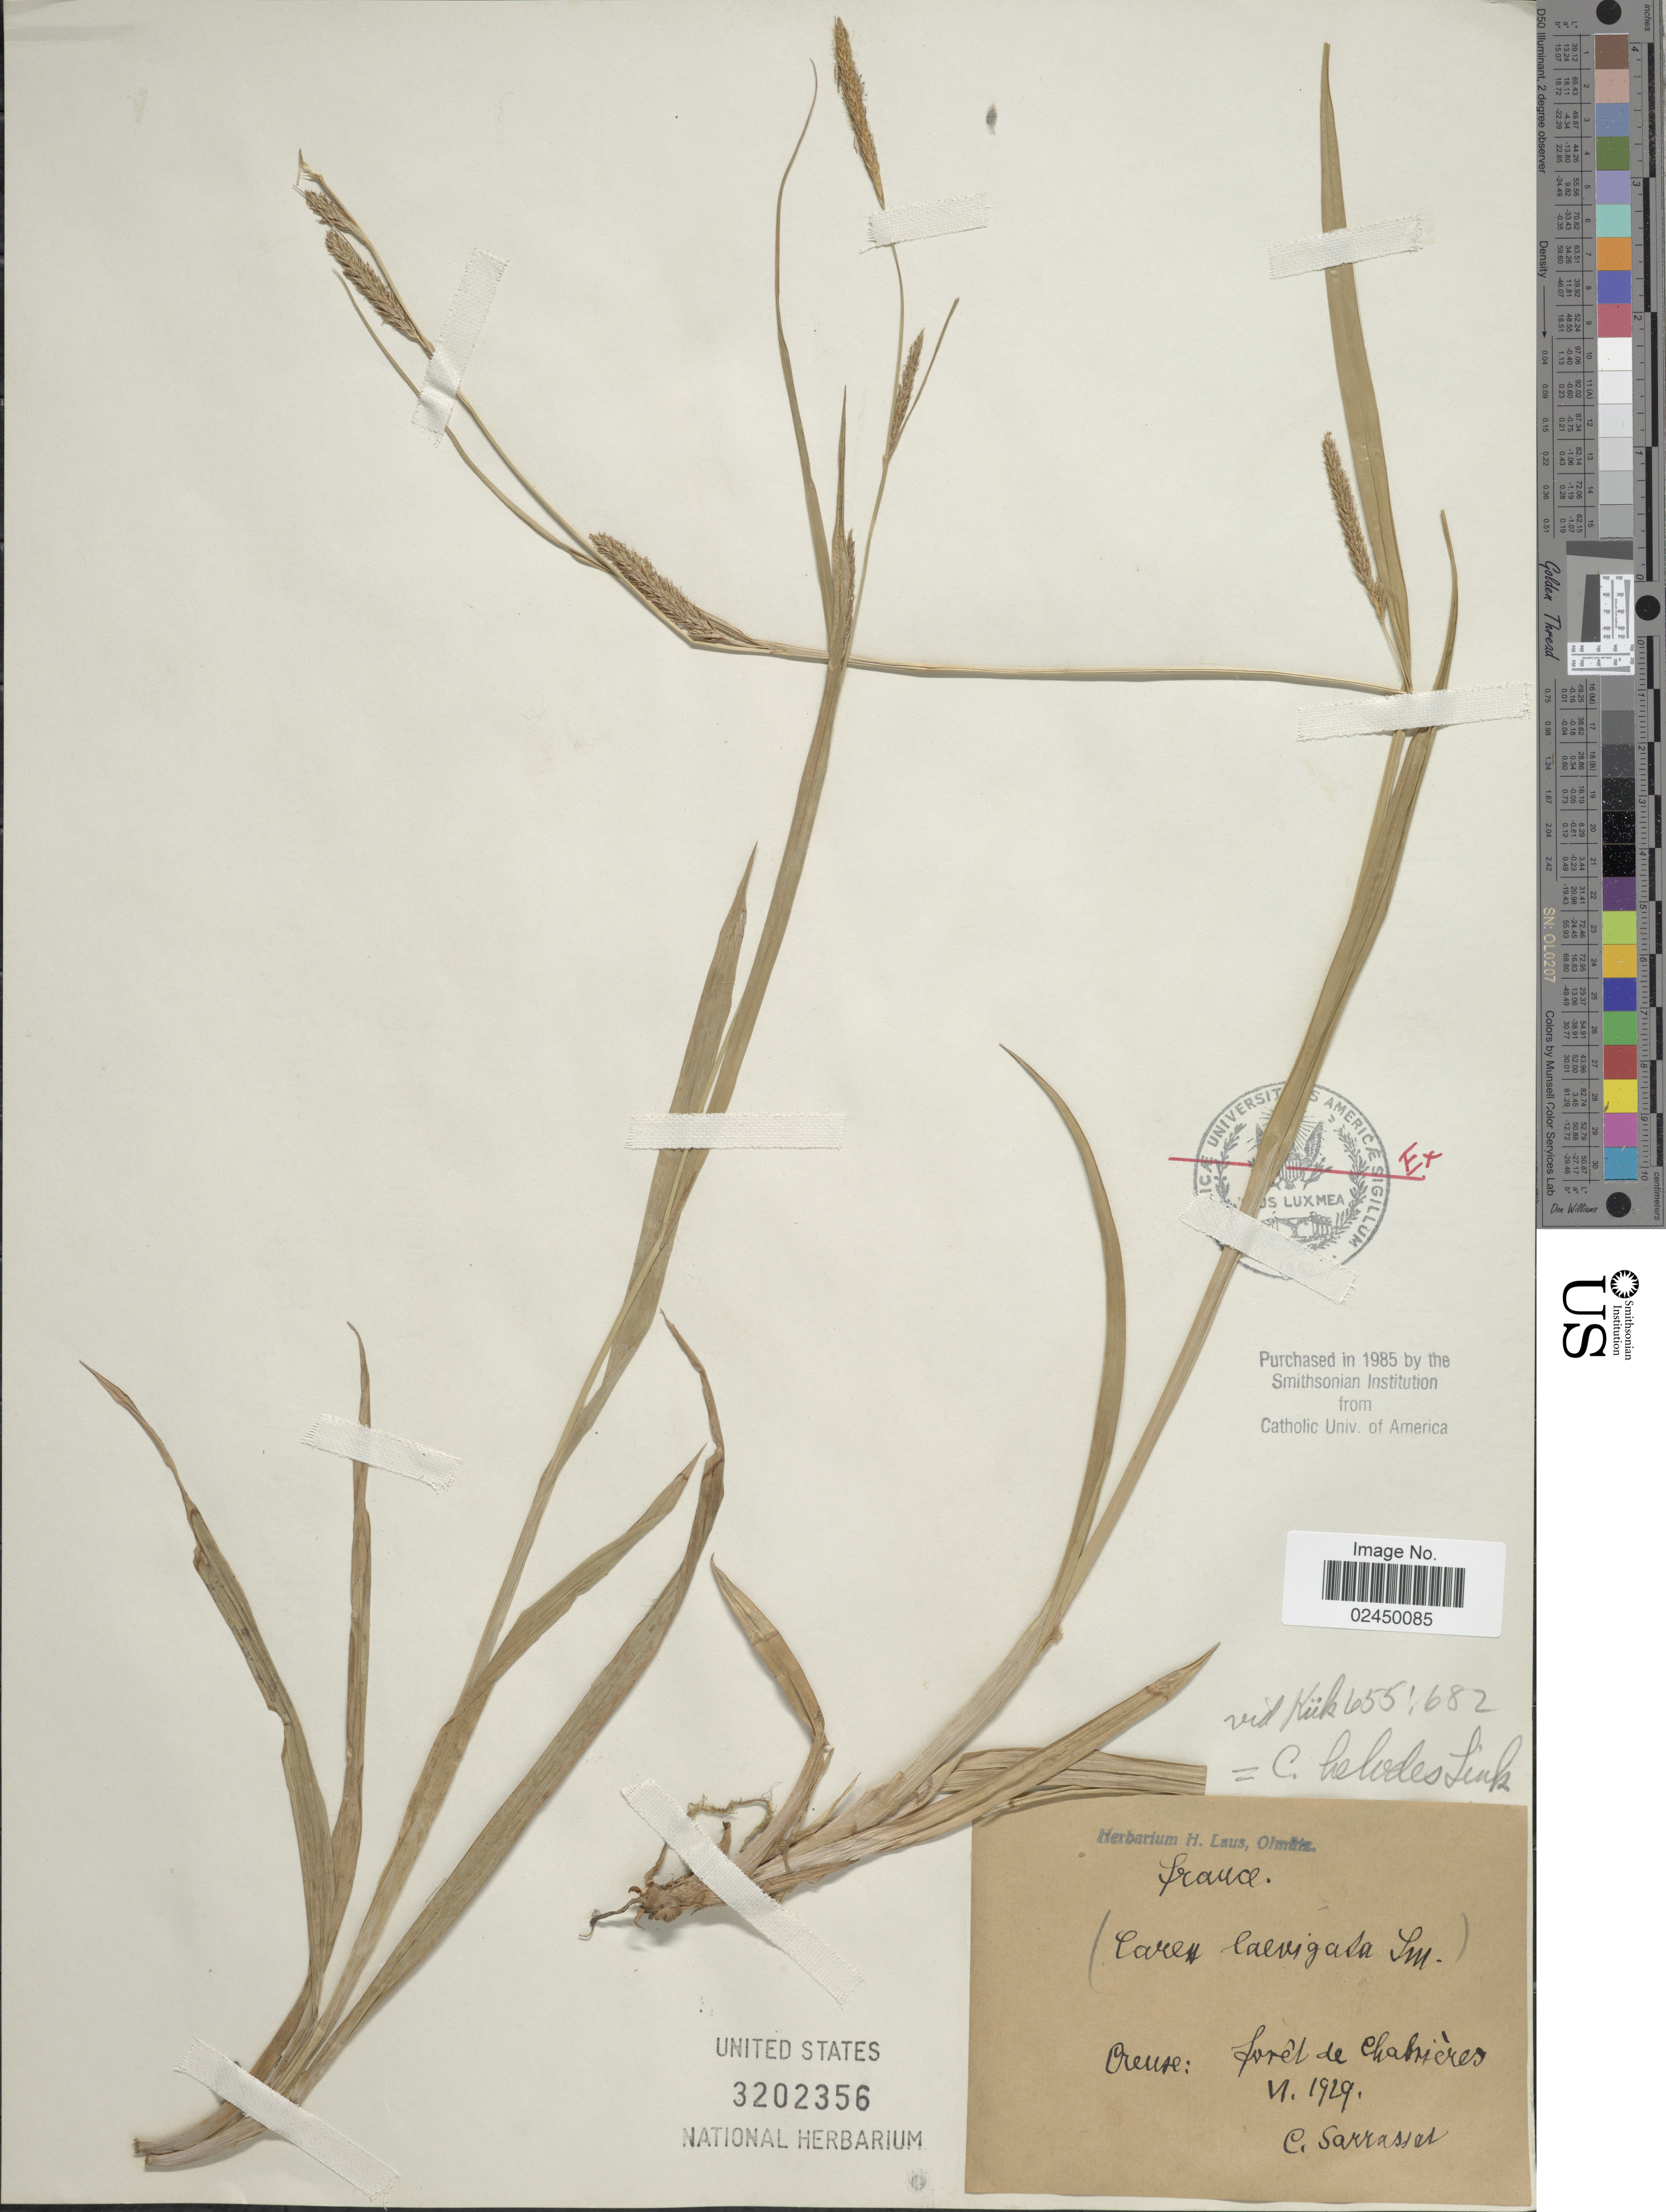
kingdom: Plantae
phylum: Tracheophyta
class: Liliopsida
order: Poales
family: Cyperaceae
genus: Carex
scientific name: Carex laevigata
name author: Sm.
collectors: C. Sarrassat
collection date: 1929-06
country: France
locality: Crense: forêt de Chabrieres [interpreted]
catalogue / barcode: US 3202356